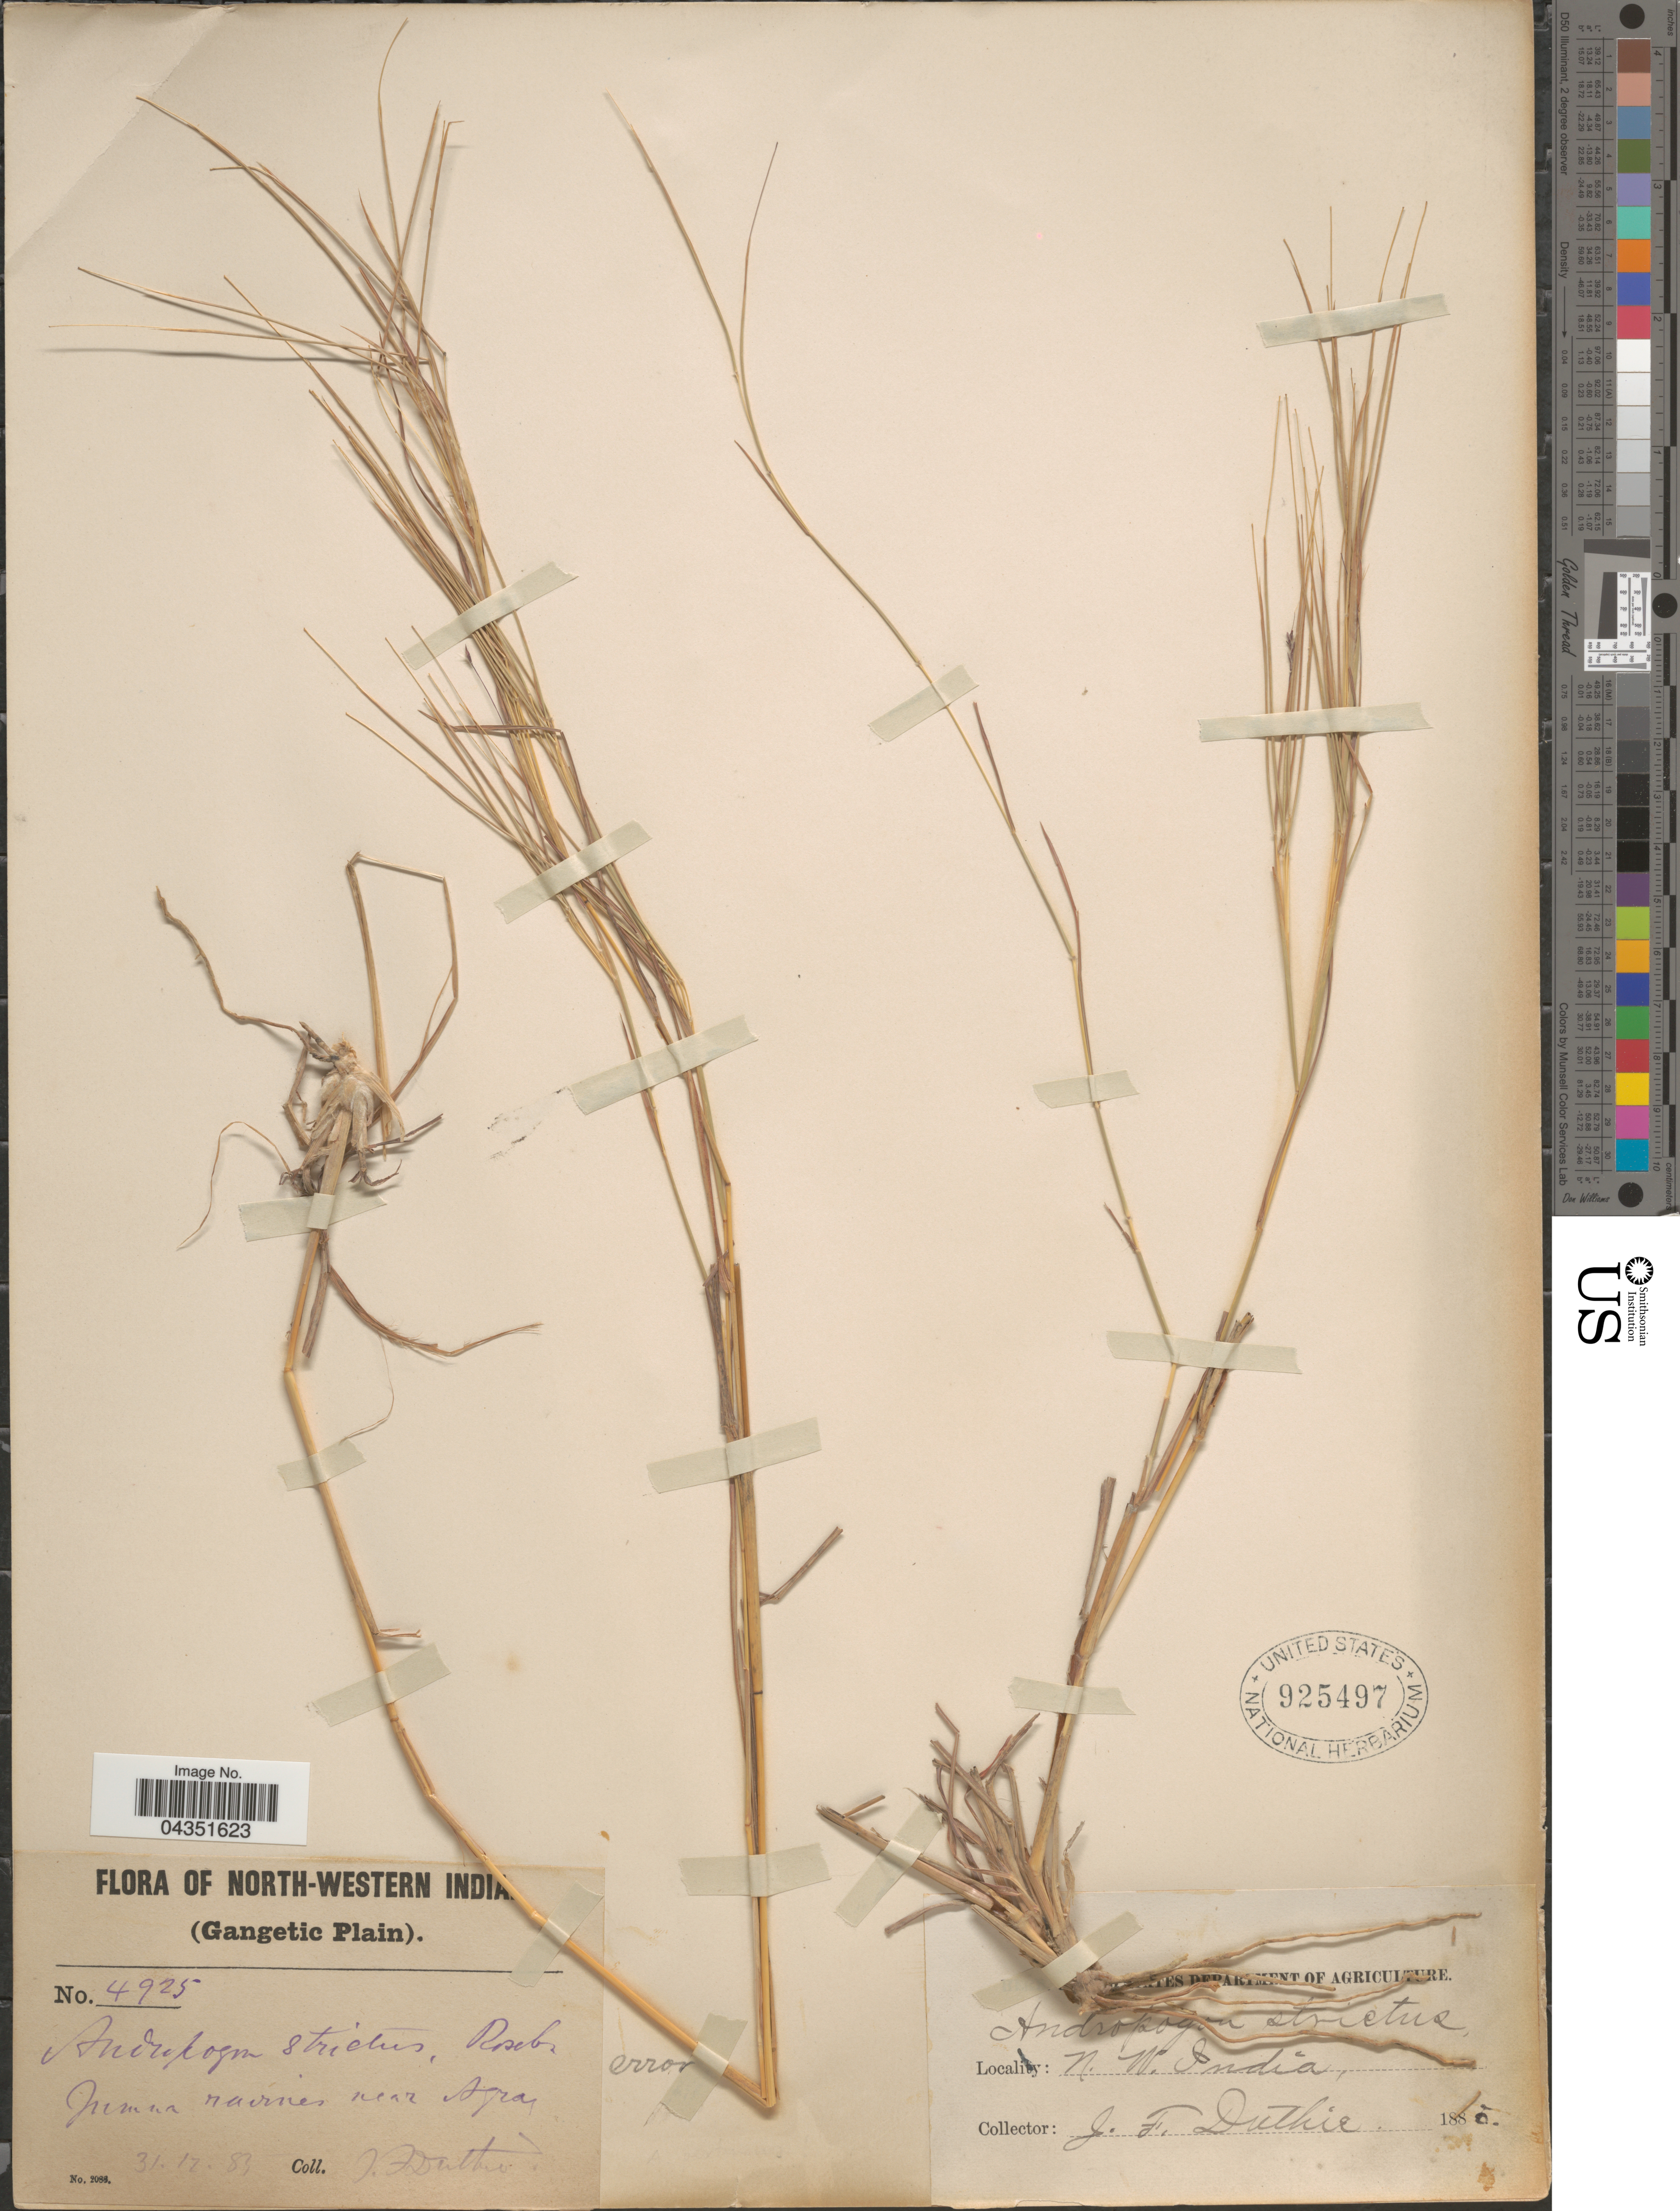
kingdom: Plantae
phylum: Tracheophyta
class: Liliopsida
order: Poales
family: Poaceae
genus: Eremopogon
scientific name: Eremopogon foveolatus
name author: (Delile) Stapf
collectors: J. F. Duthie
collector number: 4925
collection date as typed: Transcribed d/m/y: 31/12/83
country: India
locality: North-Western India (Gangetic Plain). Jumna ravines near Agra.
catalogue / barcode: US 925497